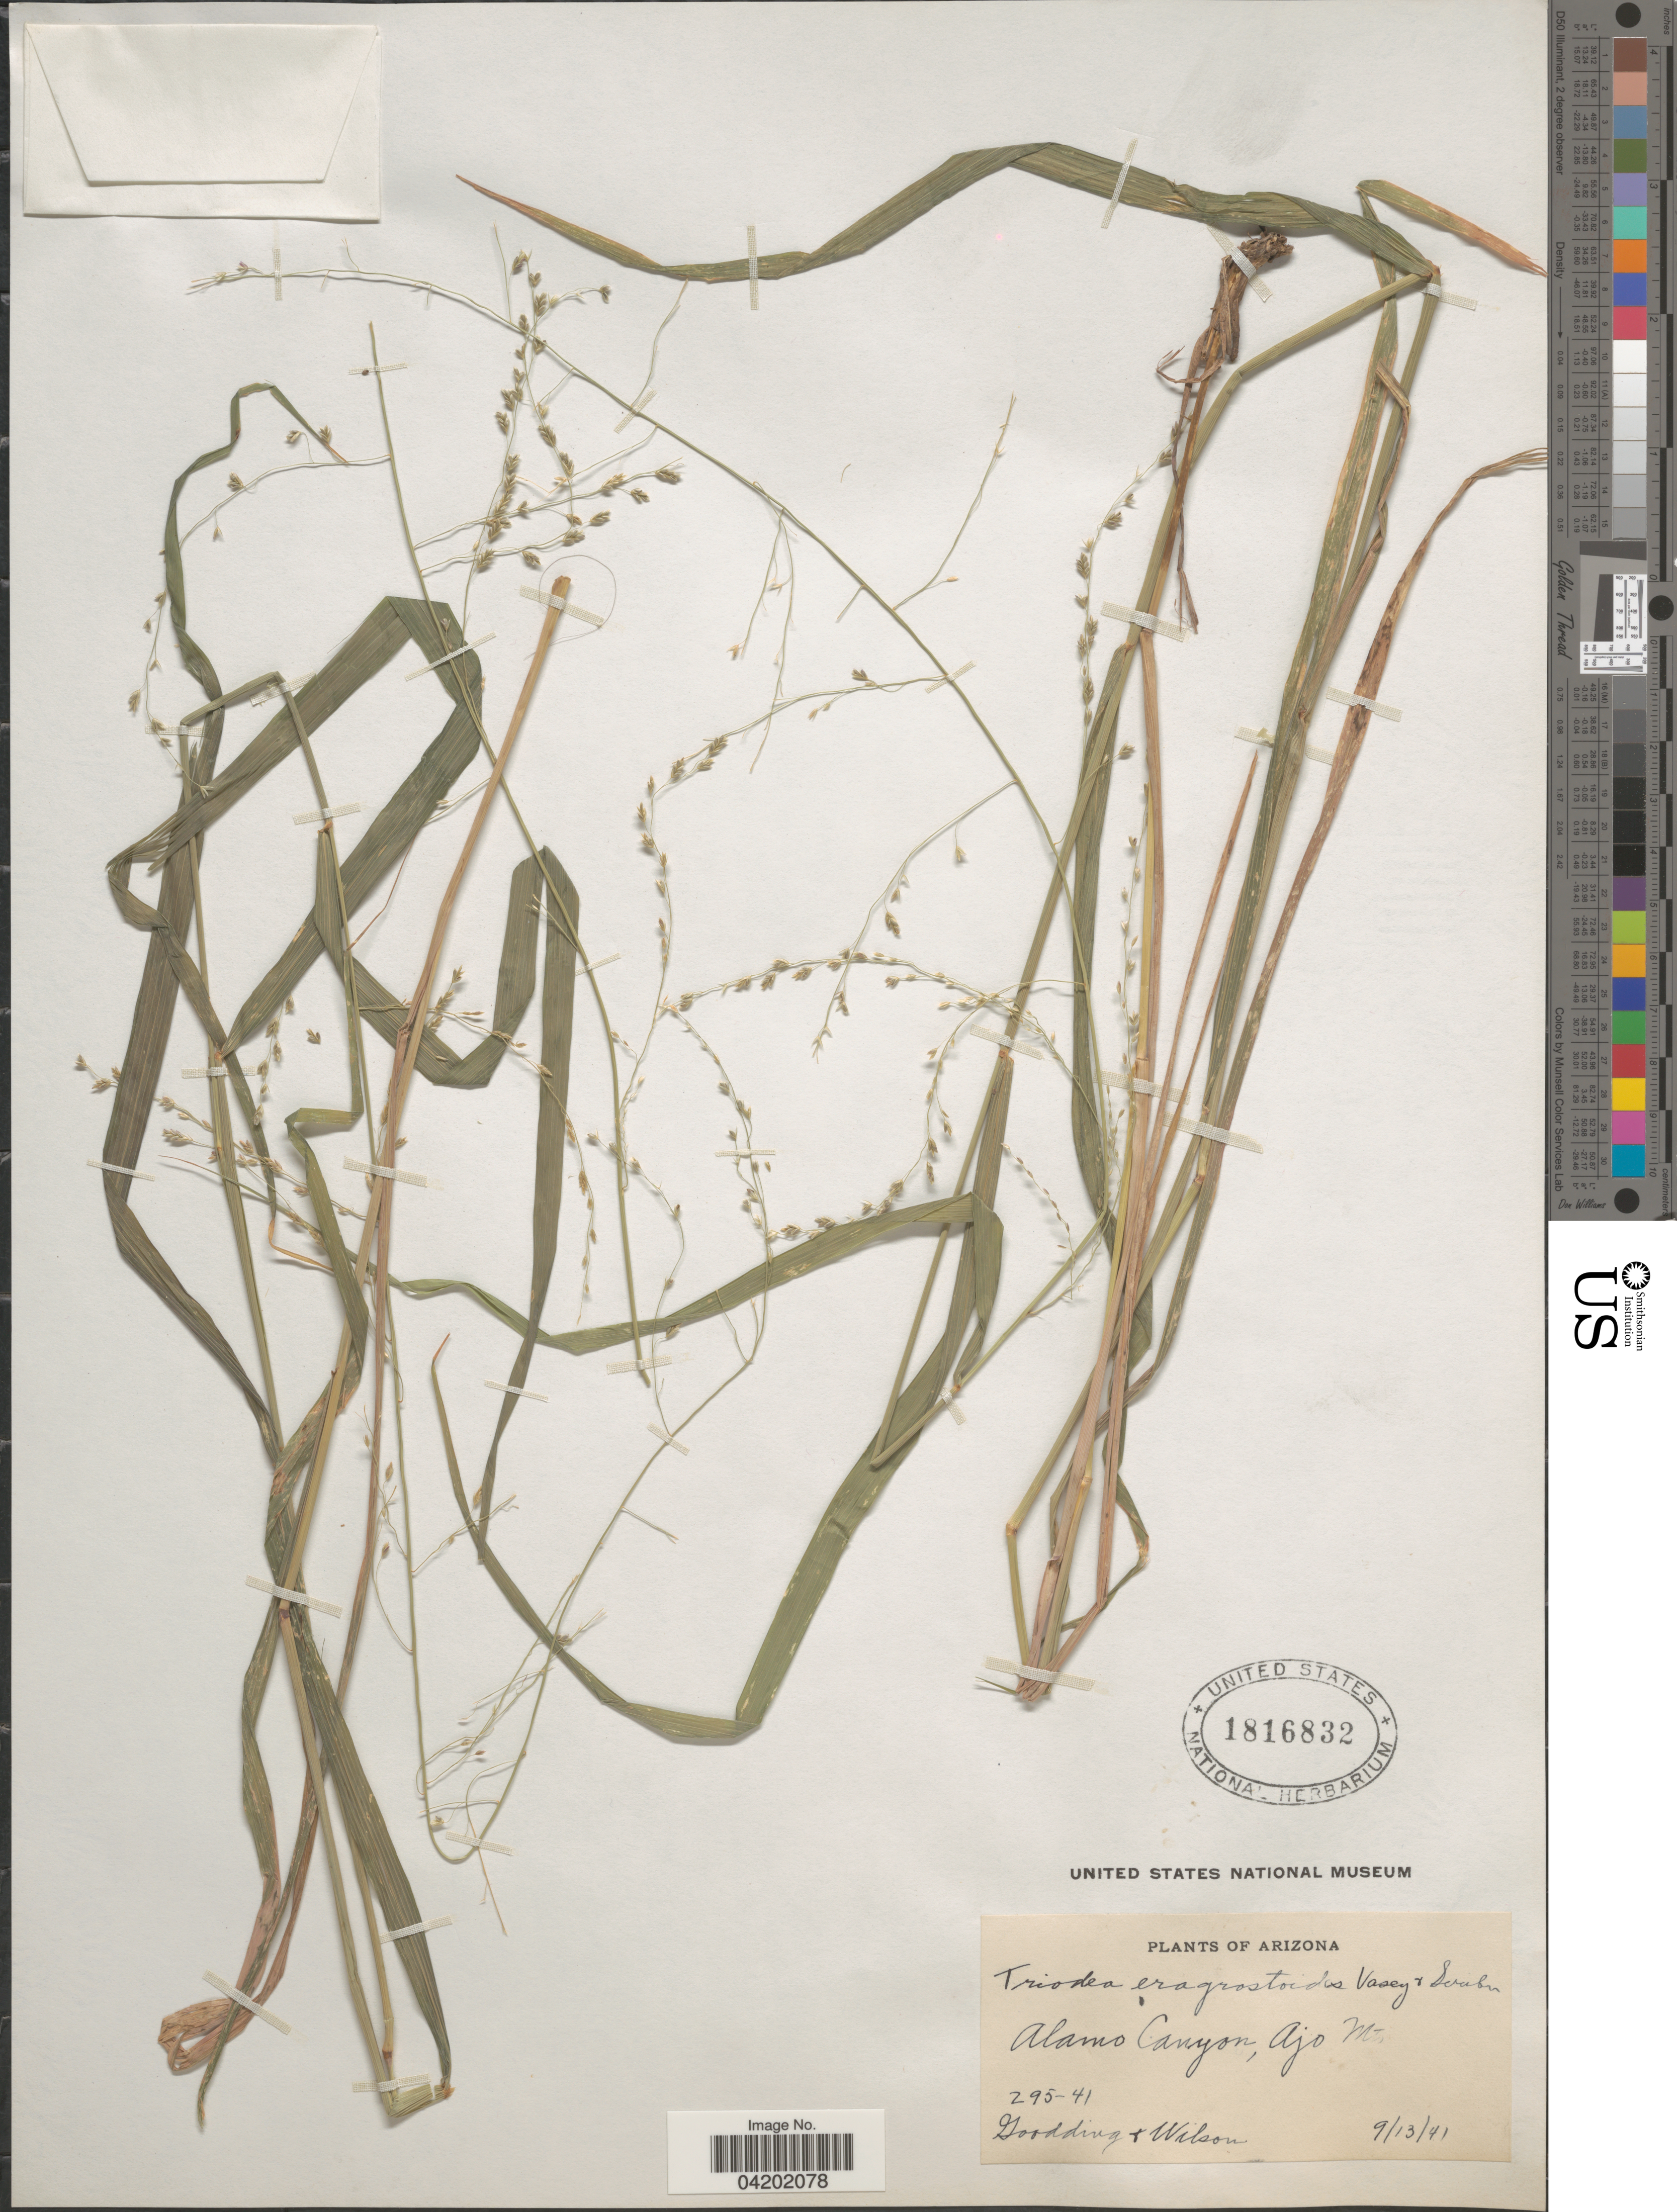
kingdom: Plantae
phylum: Tracheophyta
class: Liliopsida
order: Poales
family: Poaceae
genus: Triplasiella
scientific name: Triplasiella eragrostoides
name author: (Vasey & Scribn.) P.M. Peterson & Romasch.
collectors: Goodding & -- Wilson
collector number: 295-41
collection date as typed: Transcribed d/m/y: 13/9/41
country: United States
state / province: Arizona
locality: Alamo Canyon, Ajo Mt.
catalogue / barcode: US 1816832